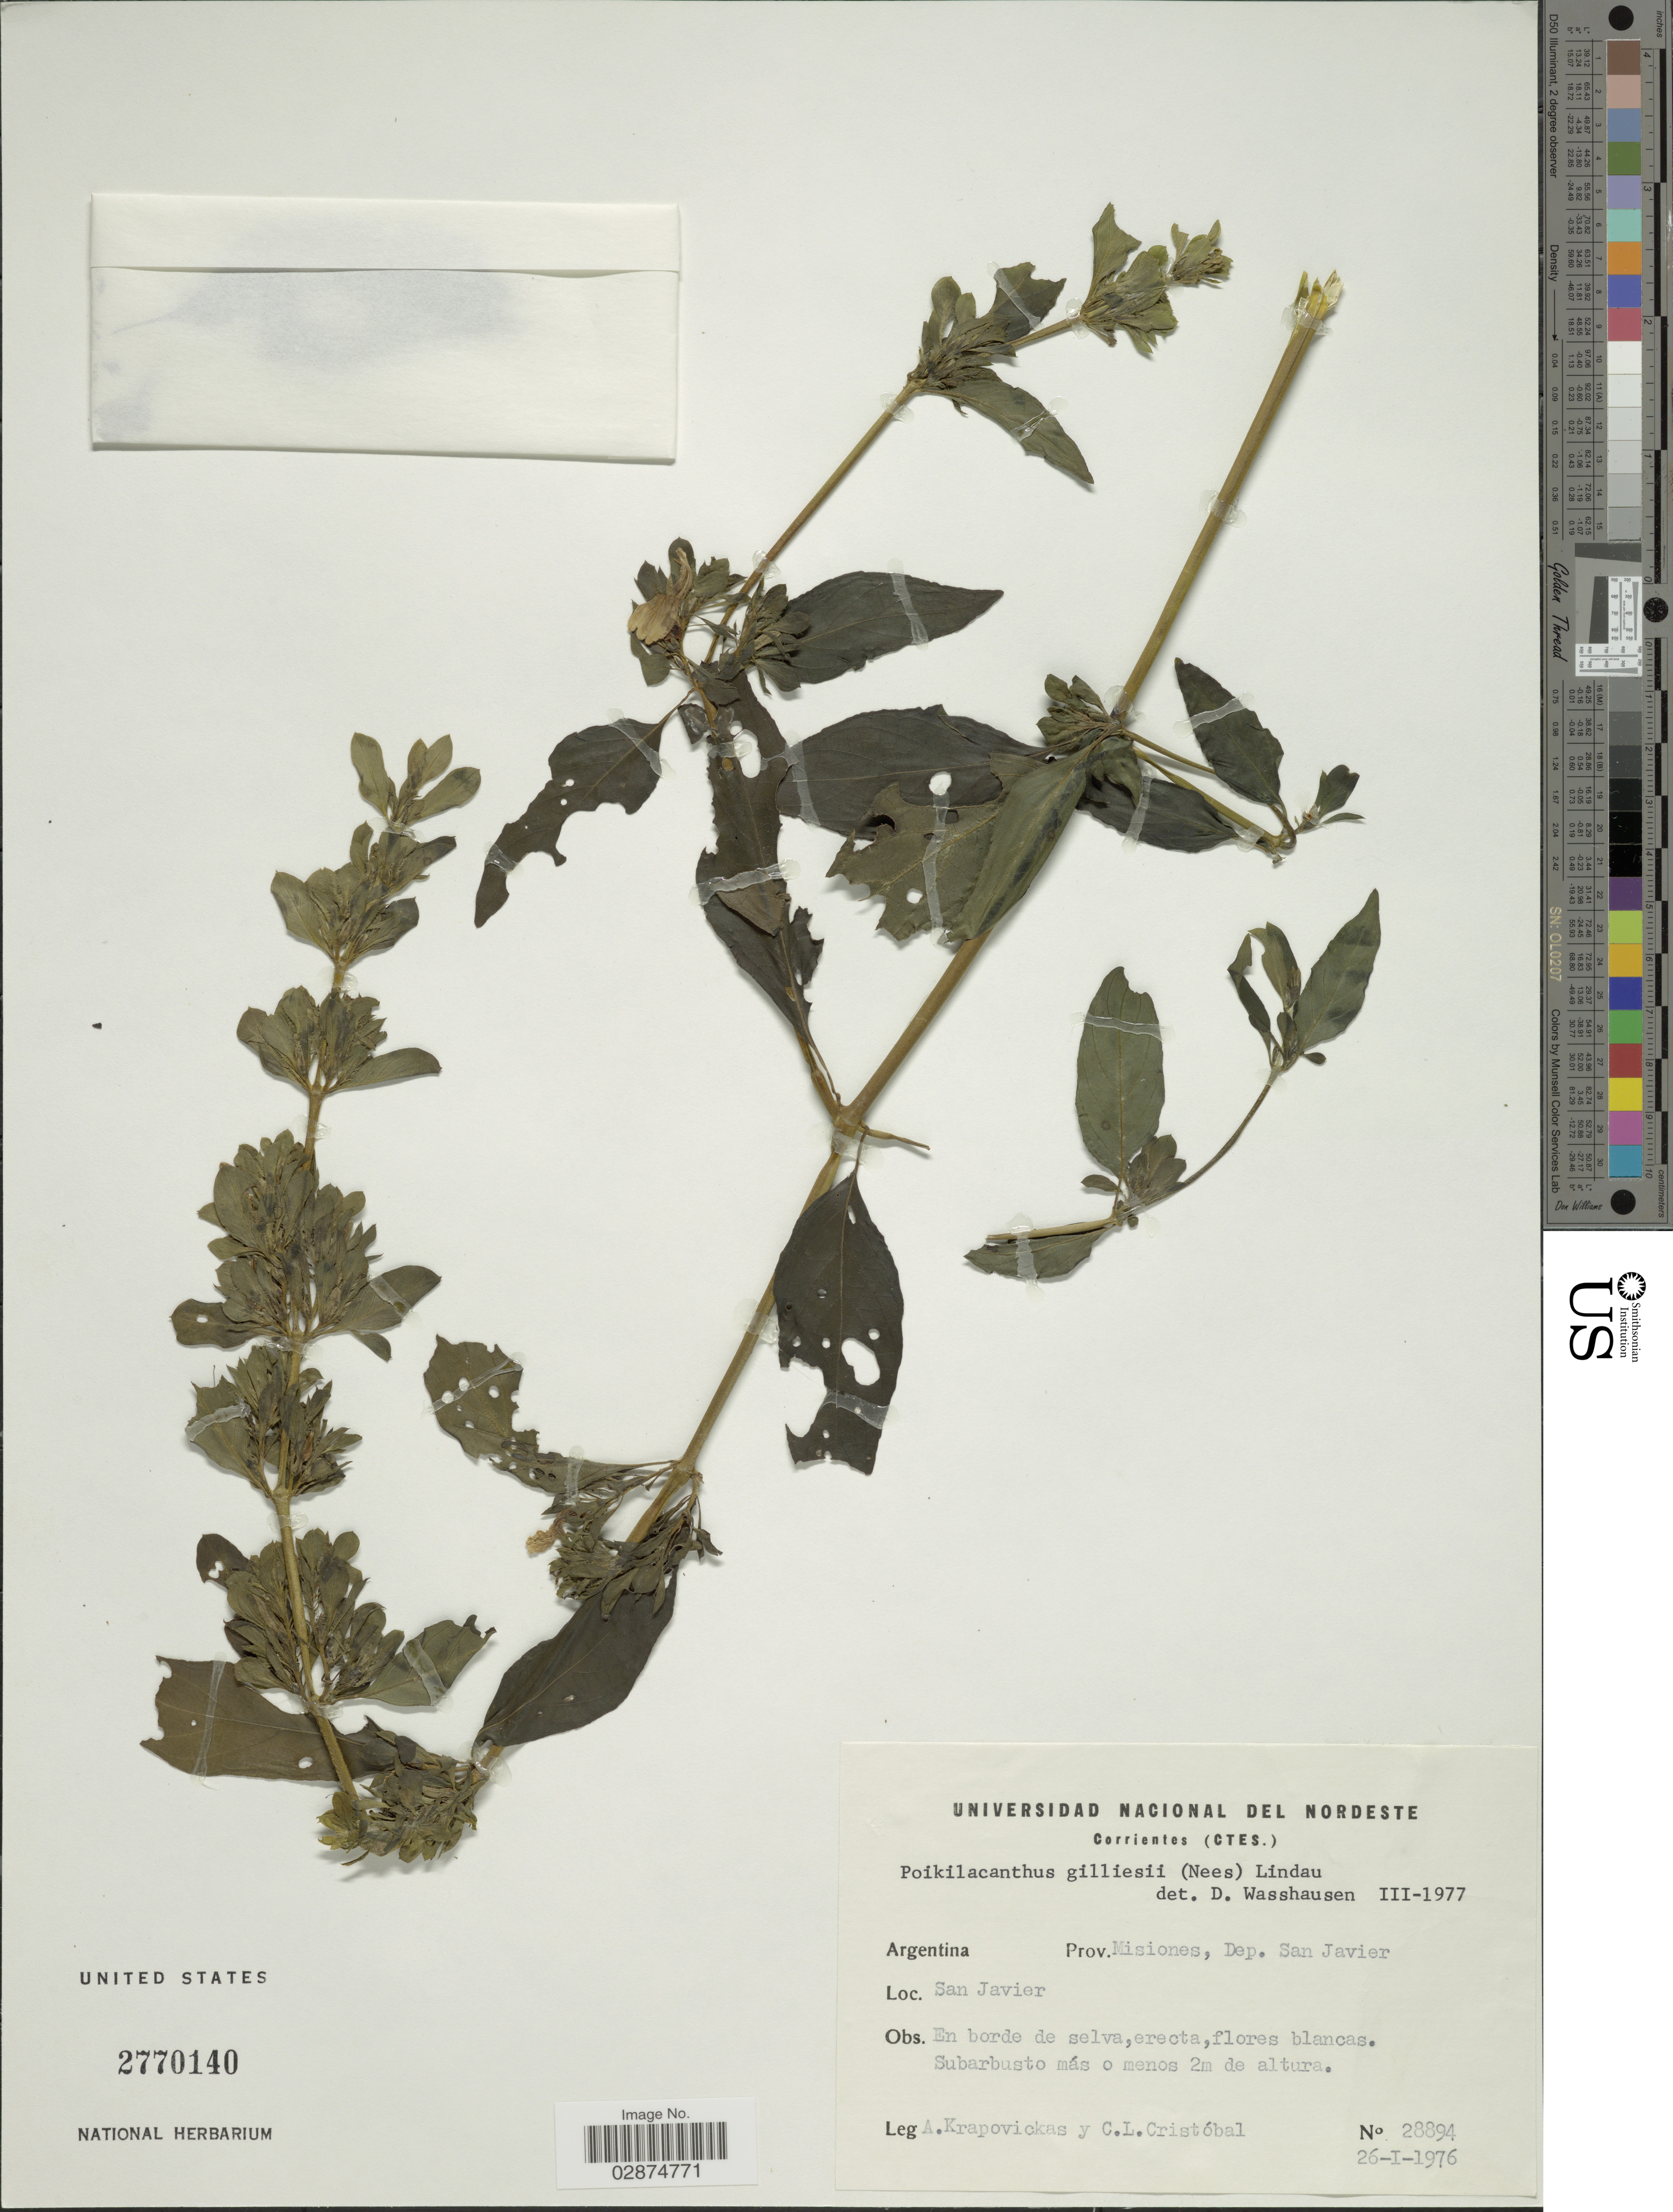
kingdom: Plantae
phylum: Tracheophyta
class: Magnoliopsida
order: Lamiales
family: Acanthaceae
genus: Poikilacanthus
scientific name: Poikilacanthus glandulosus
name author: (Nees) Ariza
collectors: A. Krapovickas & C. L. Cristóbal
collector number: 28894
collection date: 1976-01-26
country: Argentina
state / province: Misiones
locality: Dep. San Javier. San Javier.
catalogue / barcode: US 2770140